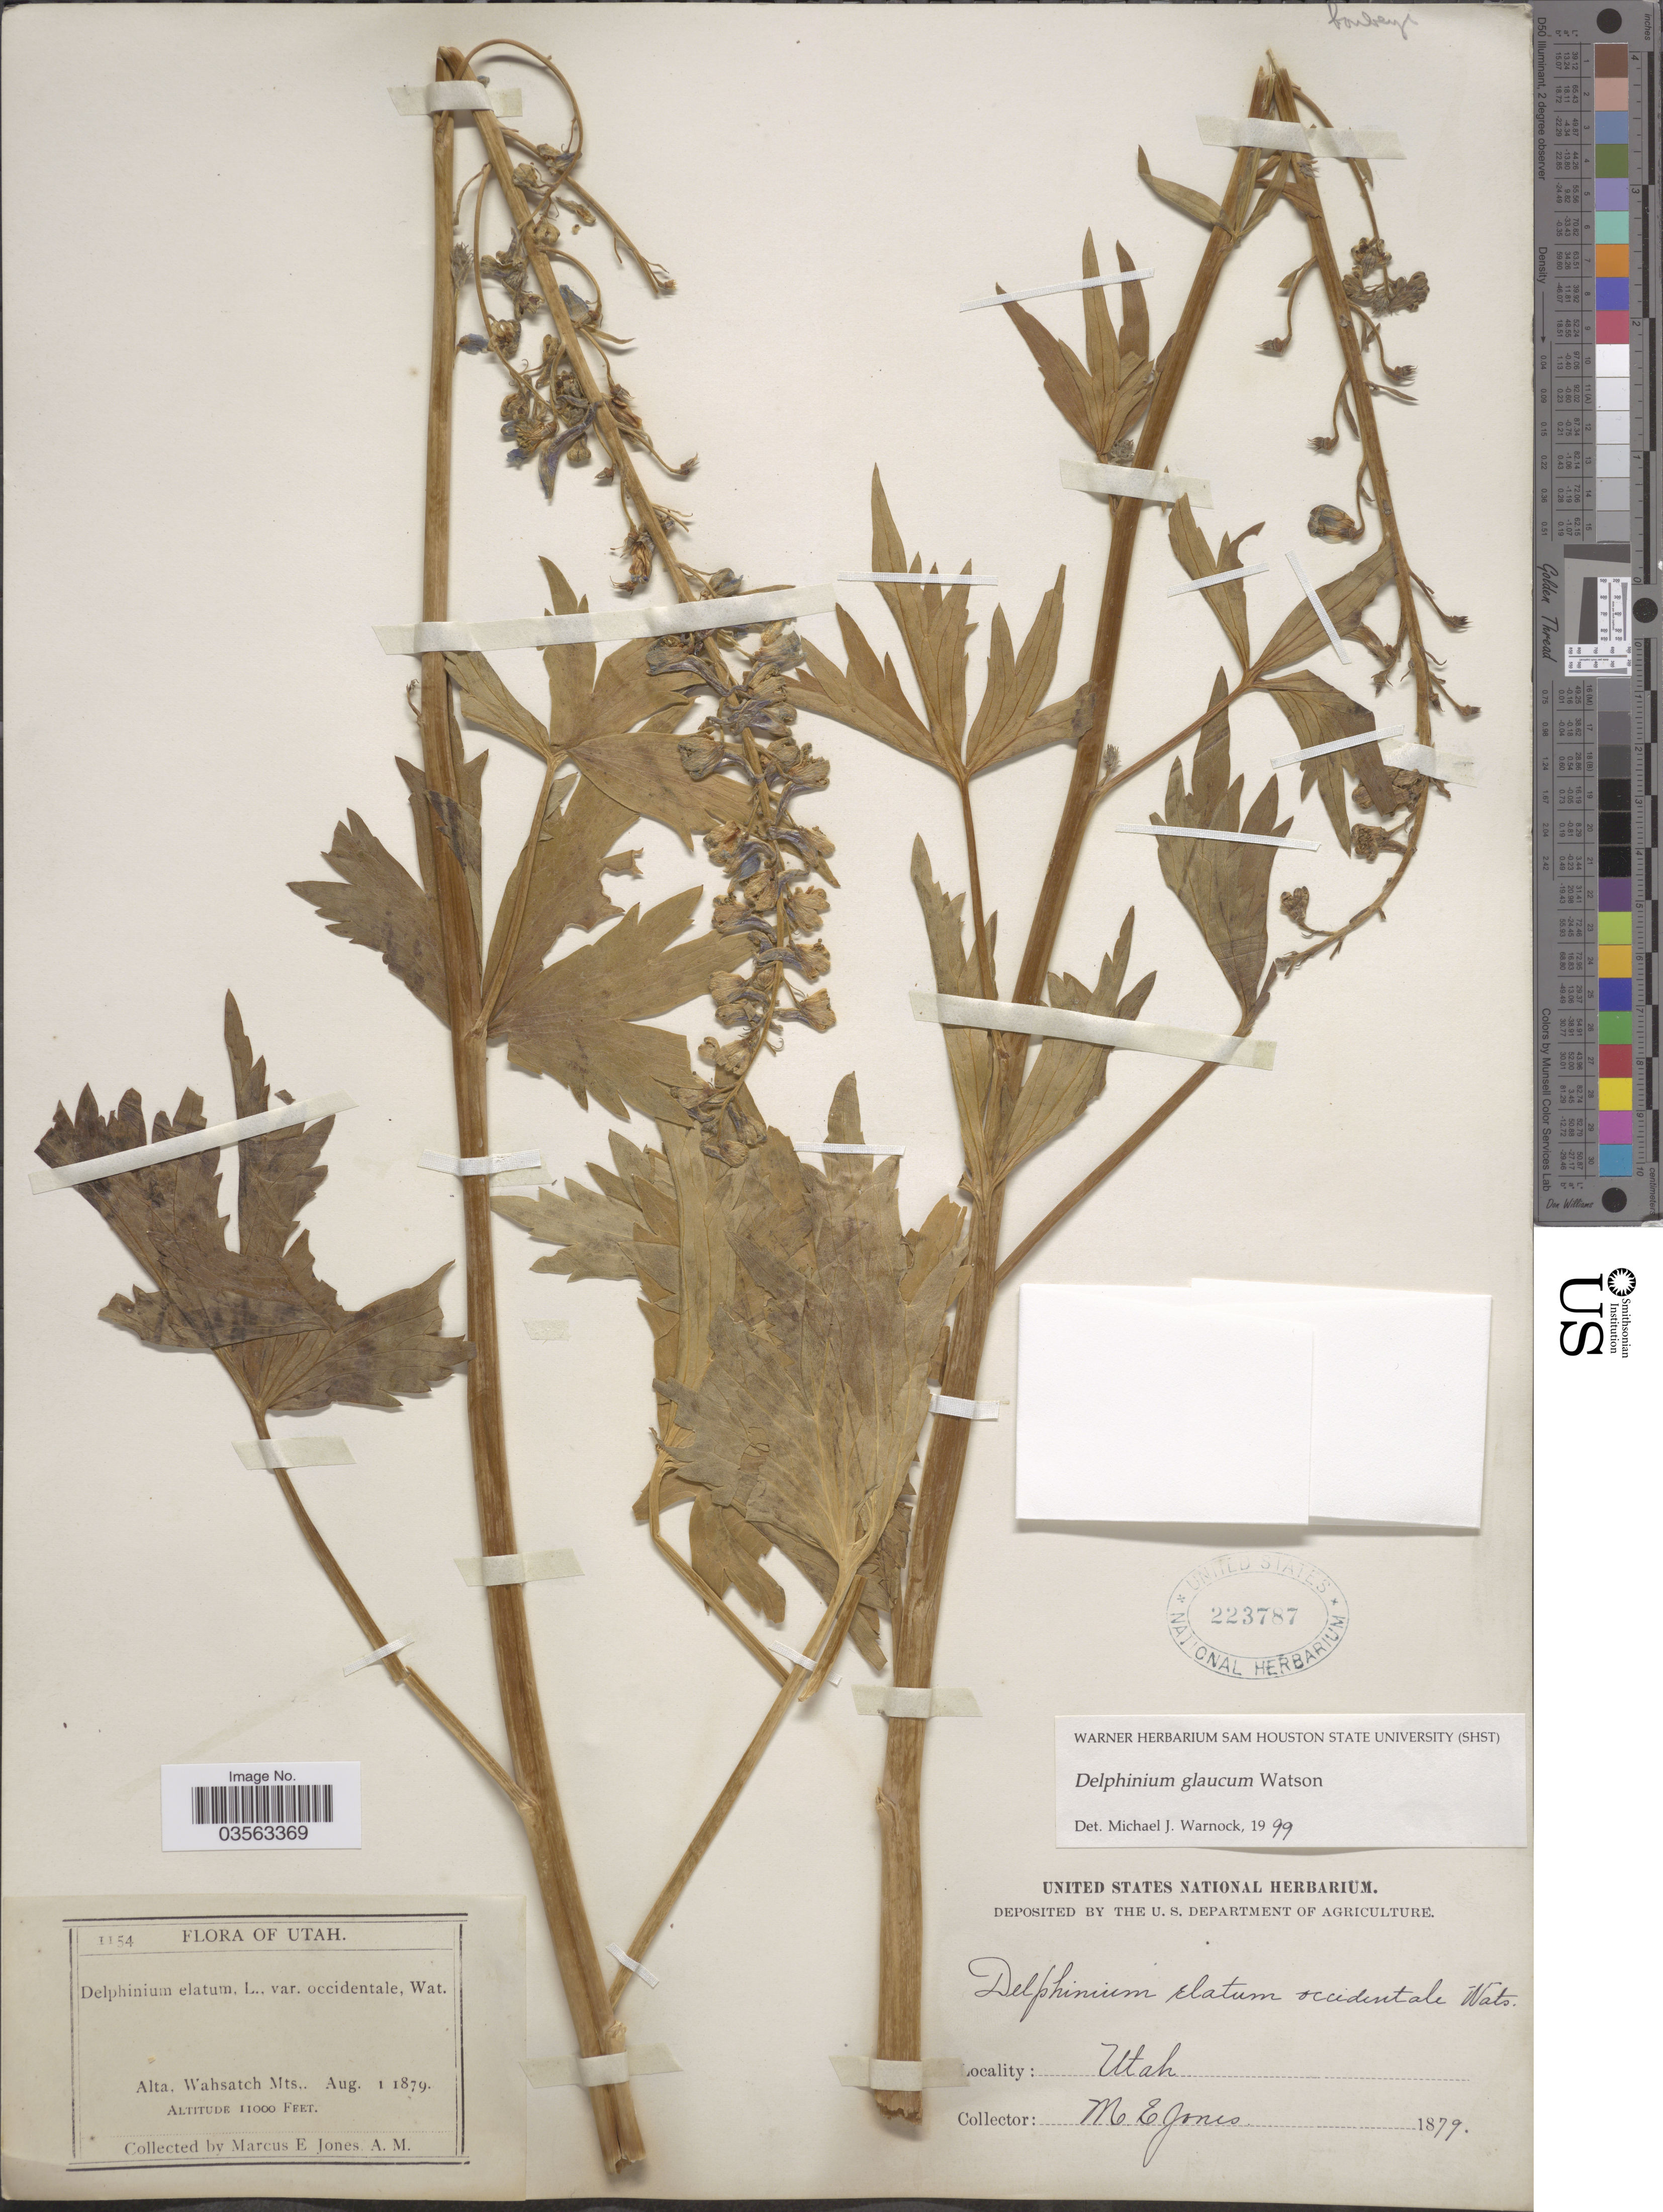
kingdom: Plantae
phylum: Tracheophyta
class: Magnoliopsida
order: Ranunculales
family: Ranunculaceae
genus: Delphinium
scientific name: Delphinium glaucum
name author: S. Watson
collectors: M. E. Jones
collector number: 1154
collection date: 1879-08-01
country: United States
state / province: Utah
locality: Alta. Wahsatch Mts.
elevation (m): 3353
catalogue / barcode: US 223787